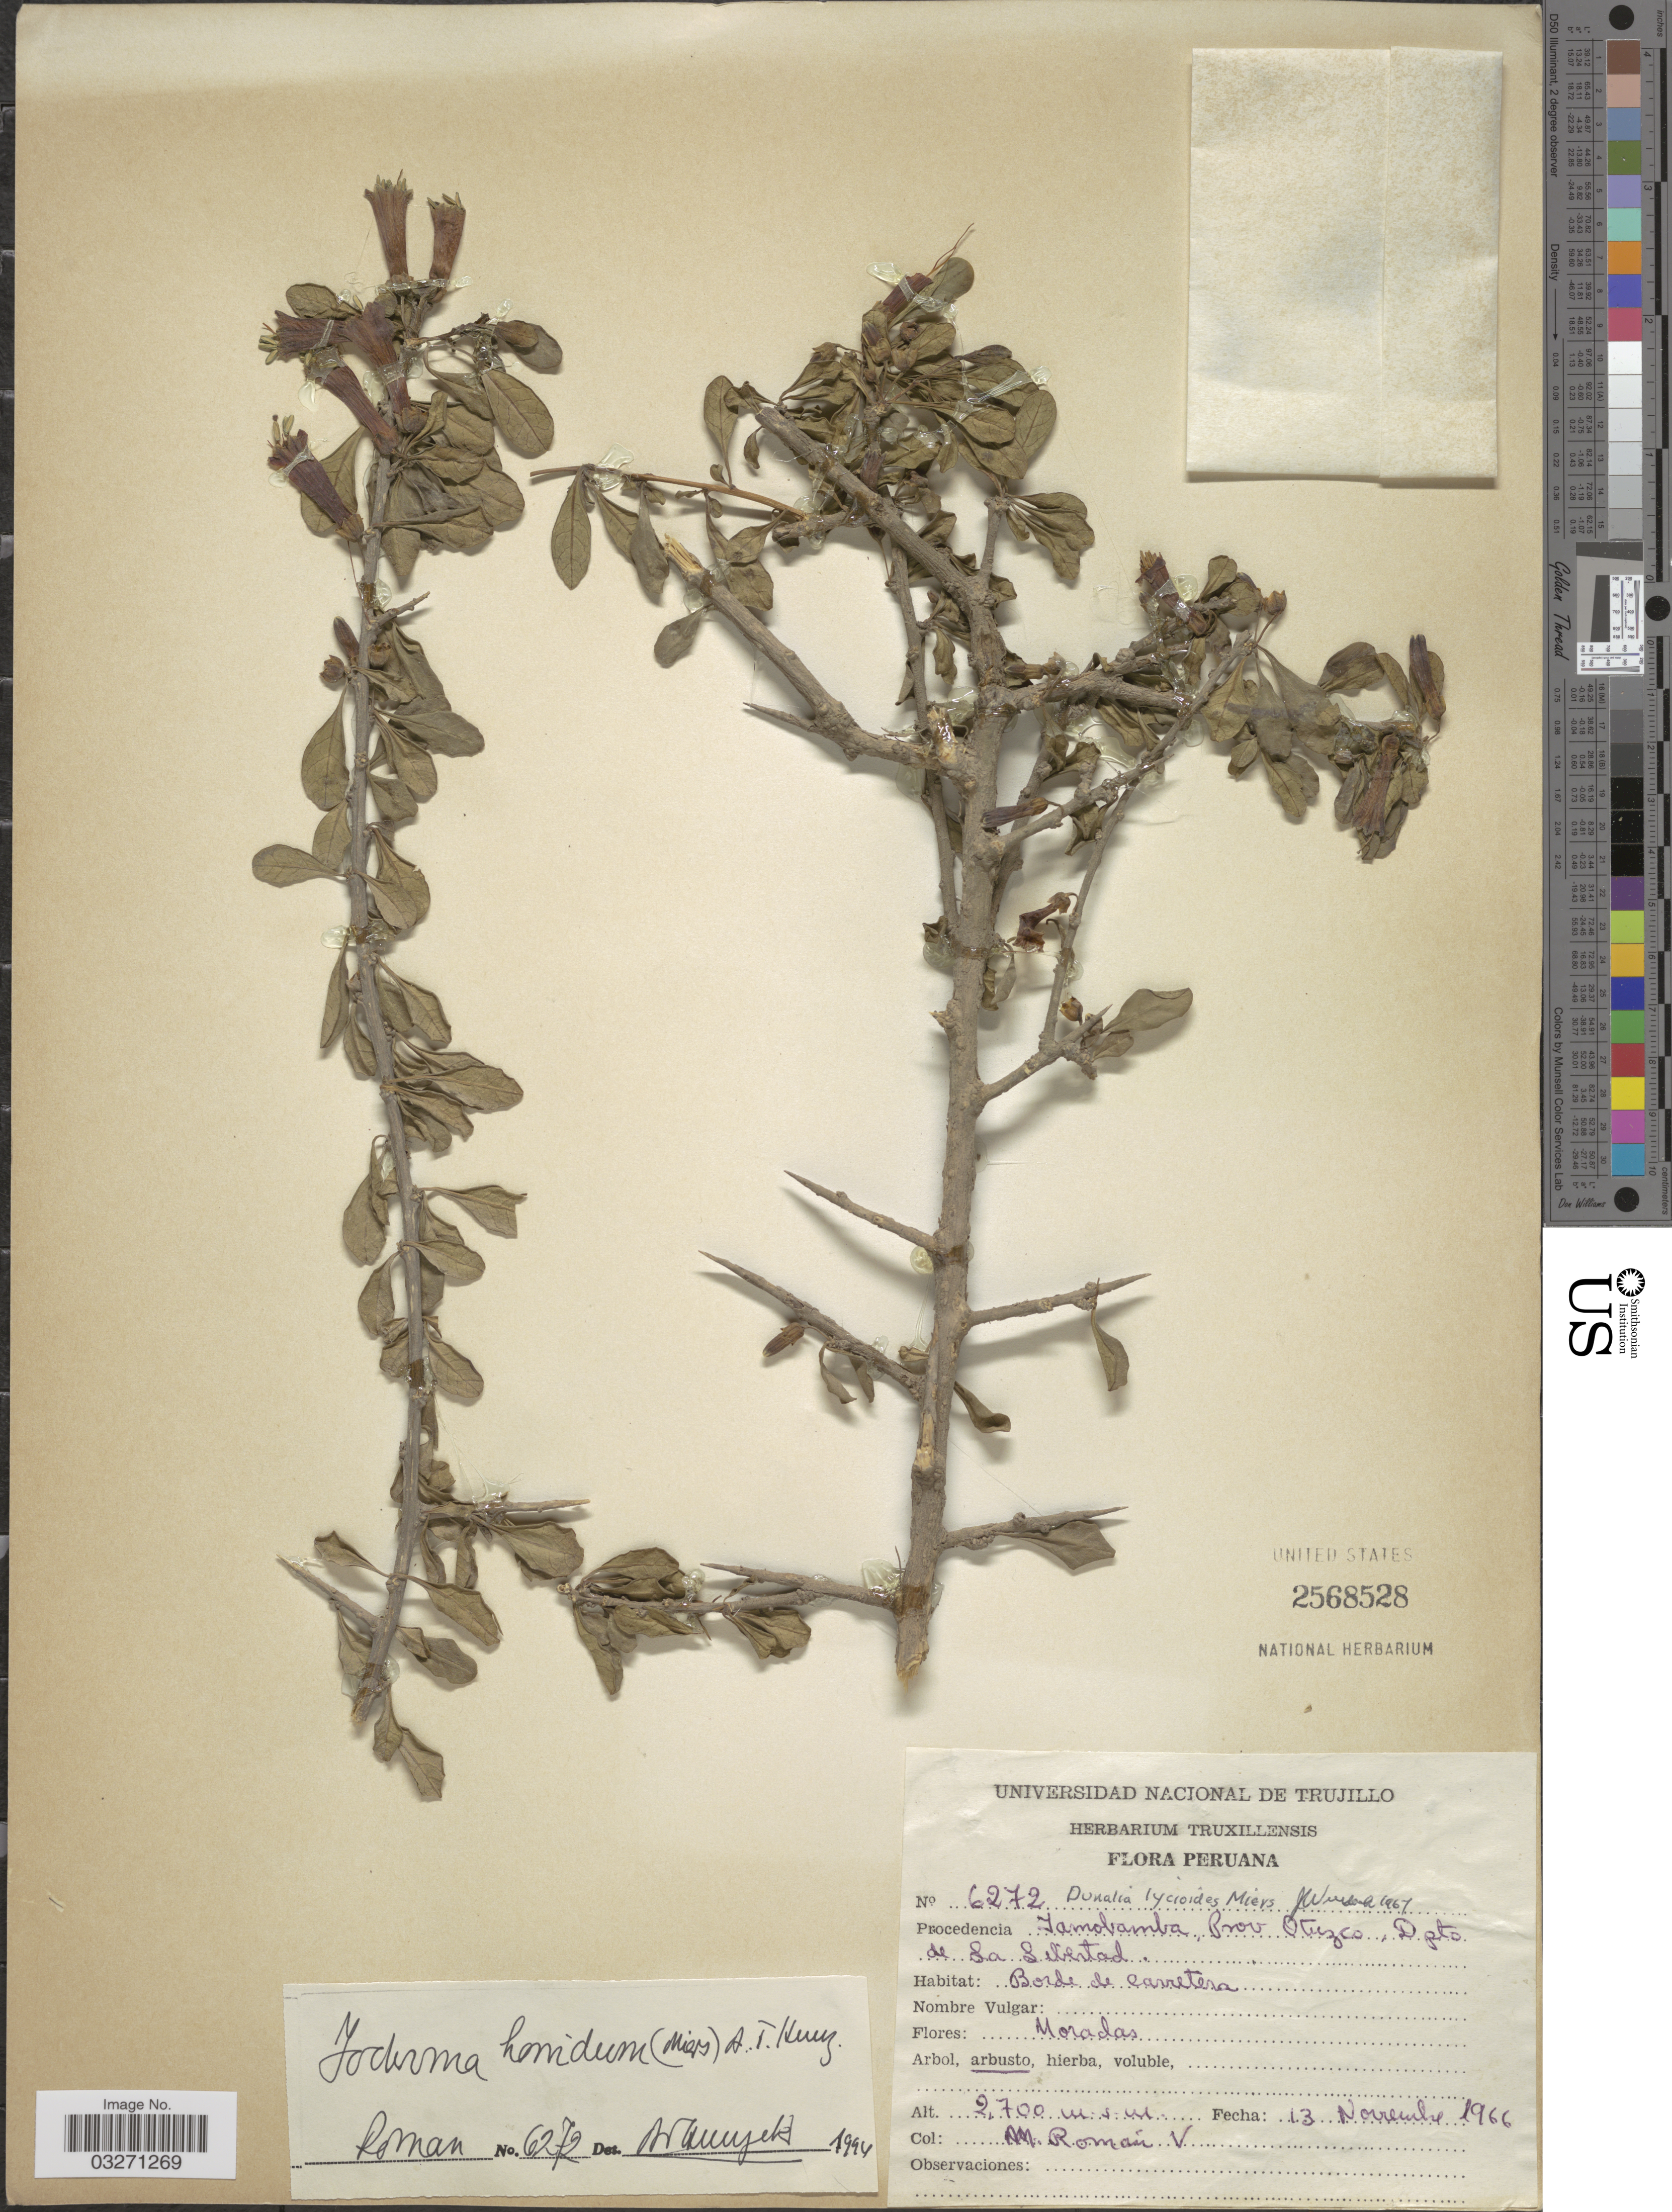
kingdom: Plantae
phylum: Tracheophyta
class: Magnoliopsida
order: Solanales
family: Solanaceae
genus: Iochroma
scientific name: Iochroma horridum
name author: (Kunth) Hunz.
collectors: M. Román V.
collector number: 6272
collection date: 1966-11-13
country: Peru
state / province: La Libertad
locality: Procedencia Tambobamba, Prov. Otuzco, Dpto. de La Libertad.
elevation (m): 2700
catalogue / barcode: US 2568528